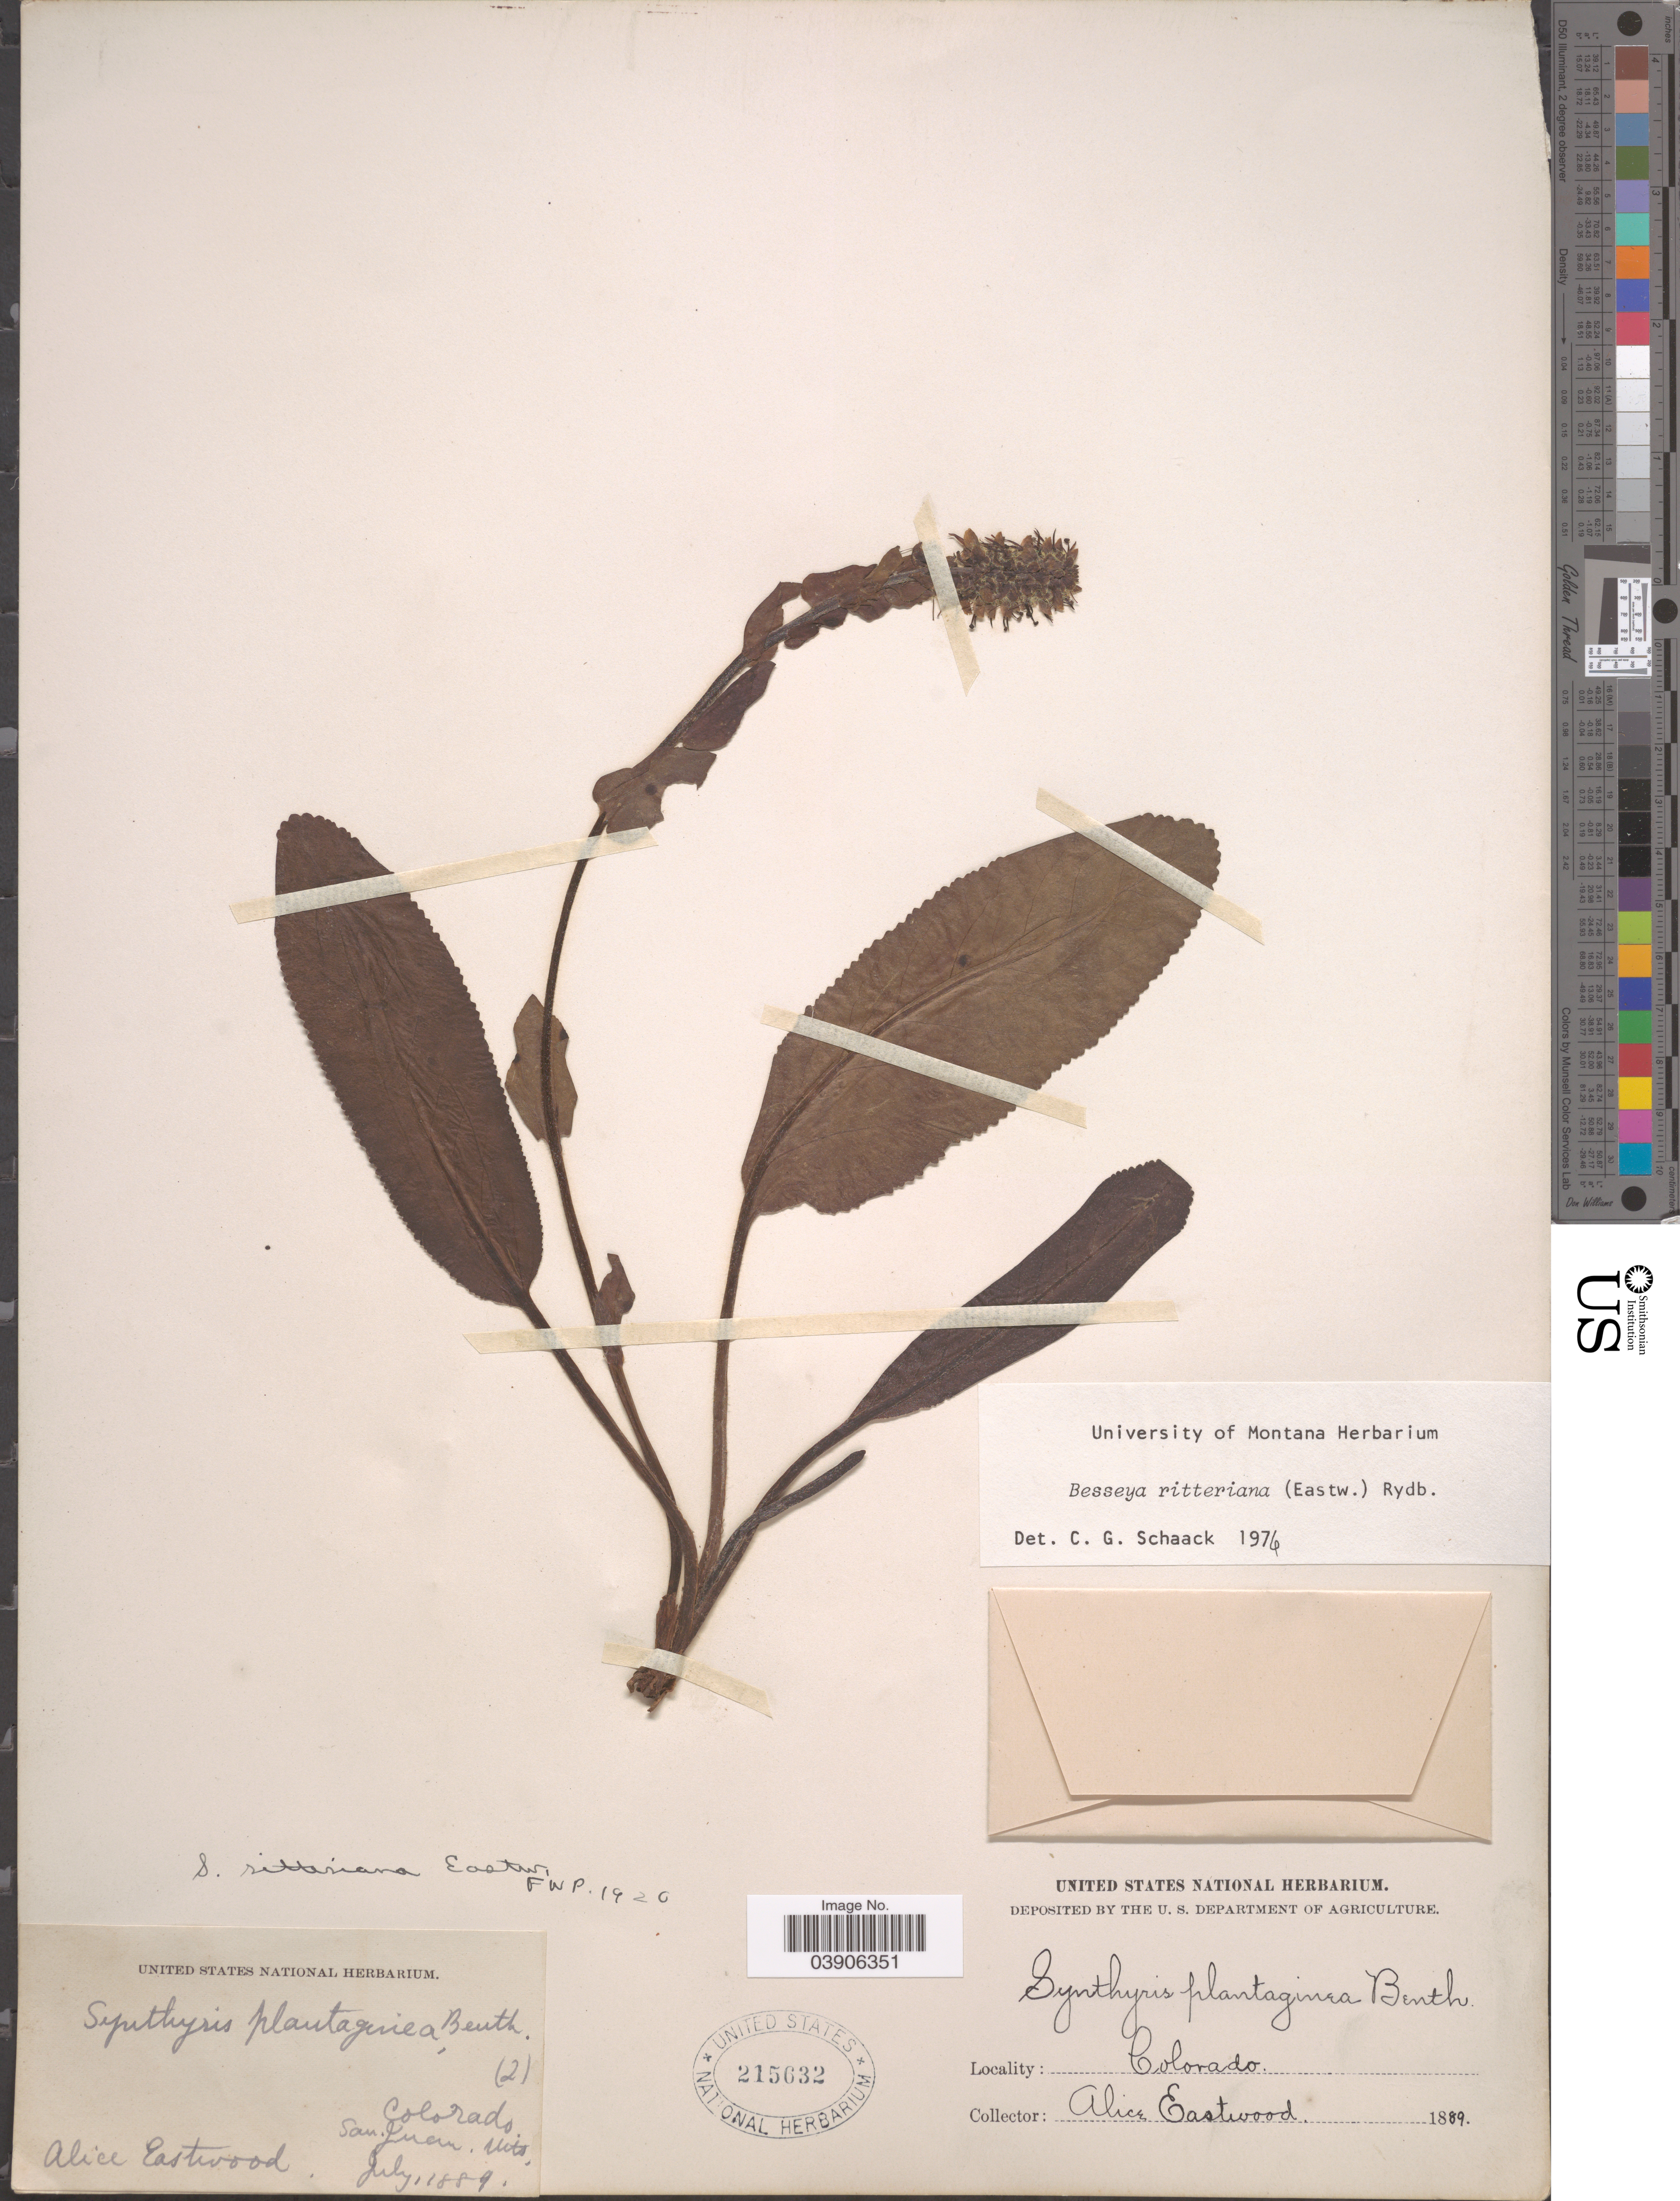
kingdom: Plantae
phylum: Tracheophyta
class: Magnoliopsida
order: Lamiales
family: Plantaginaceae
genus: Synthyris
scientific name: Synthyris ritteriana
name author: Eastw.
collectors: A. Eastwood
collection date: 1889-07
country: United States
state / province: Colorado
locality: San Juan Mts.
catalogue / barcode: US 215632